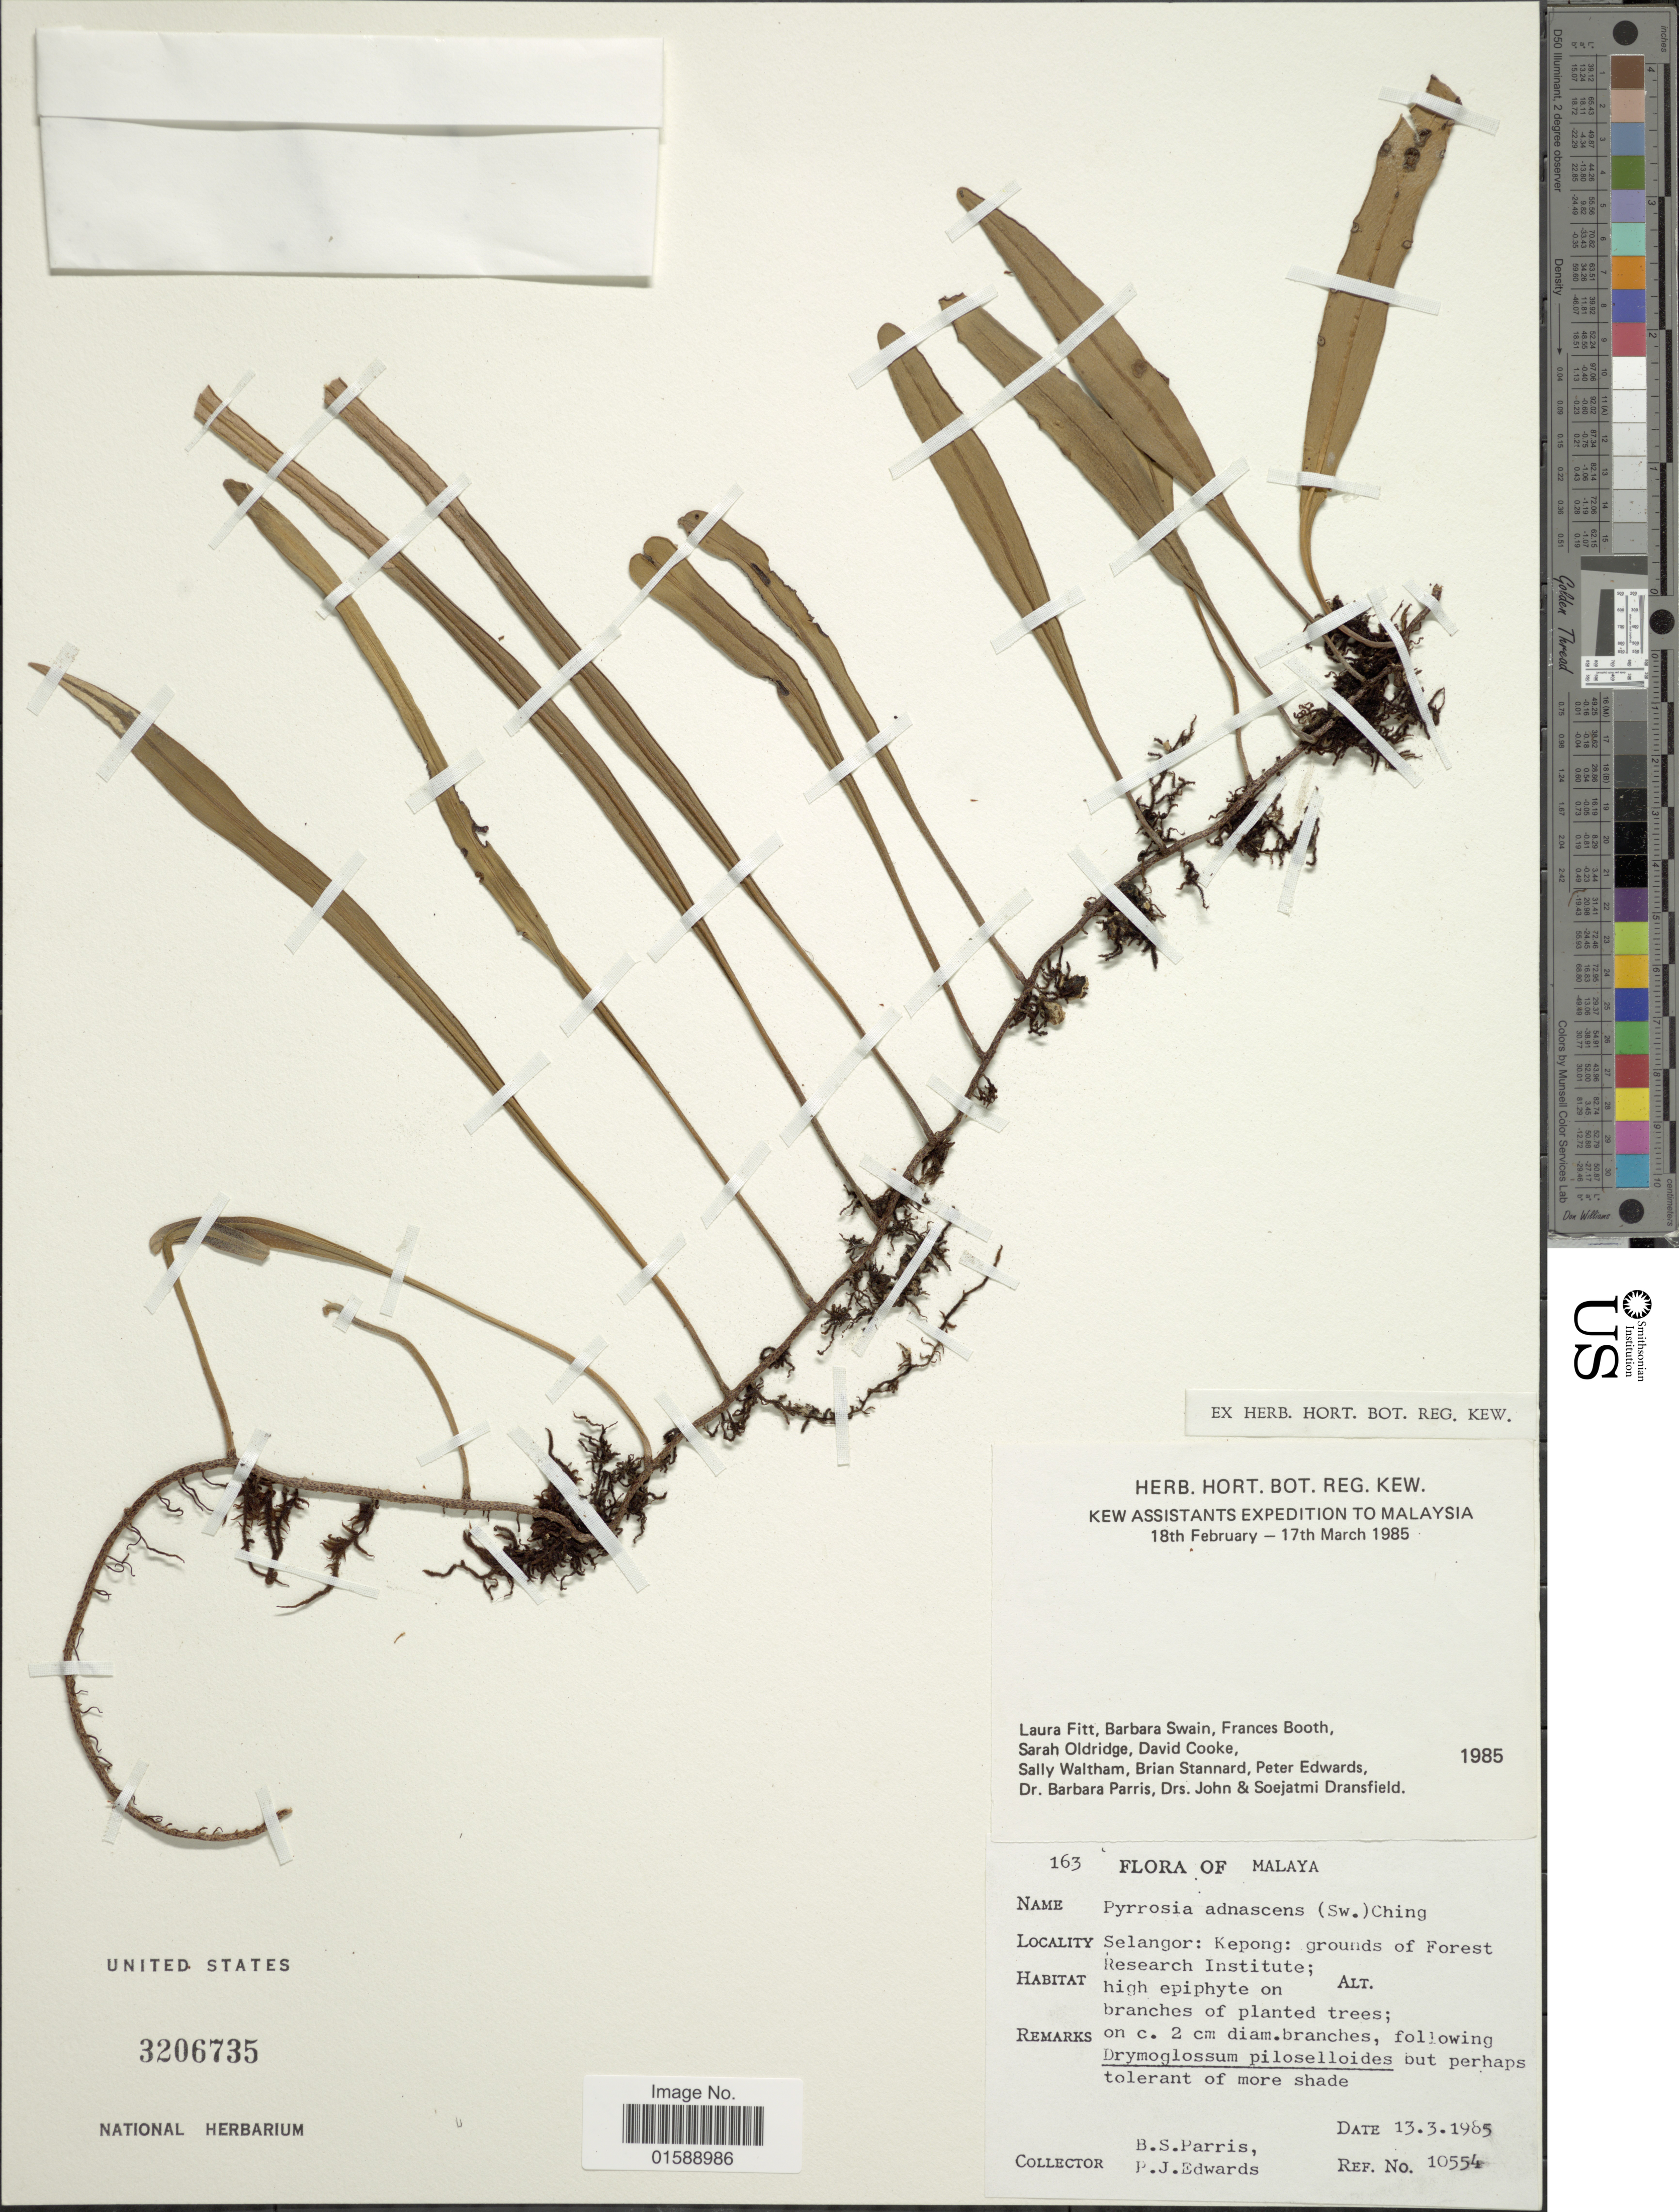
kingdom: Plantae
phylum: Tracheophyta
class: Polypodiopsida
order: Polypodiales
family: Polypodiaceae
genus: Pyrrosia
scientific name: Pyrrosia lanceolata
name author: (L.) Farw.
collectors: B. S. Parris & P. Edwards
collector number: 10554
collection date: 1985-03-13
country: Malaysia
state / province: Selangor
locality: Malaya: Kepong: grounds of Forest Research Institute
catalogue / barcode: US 3206735